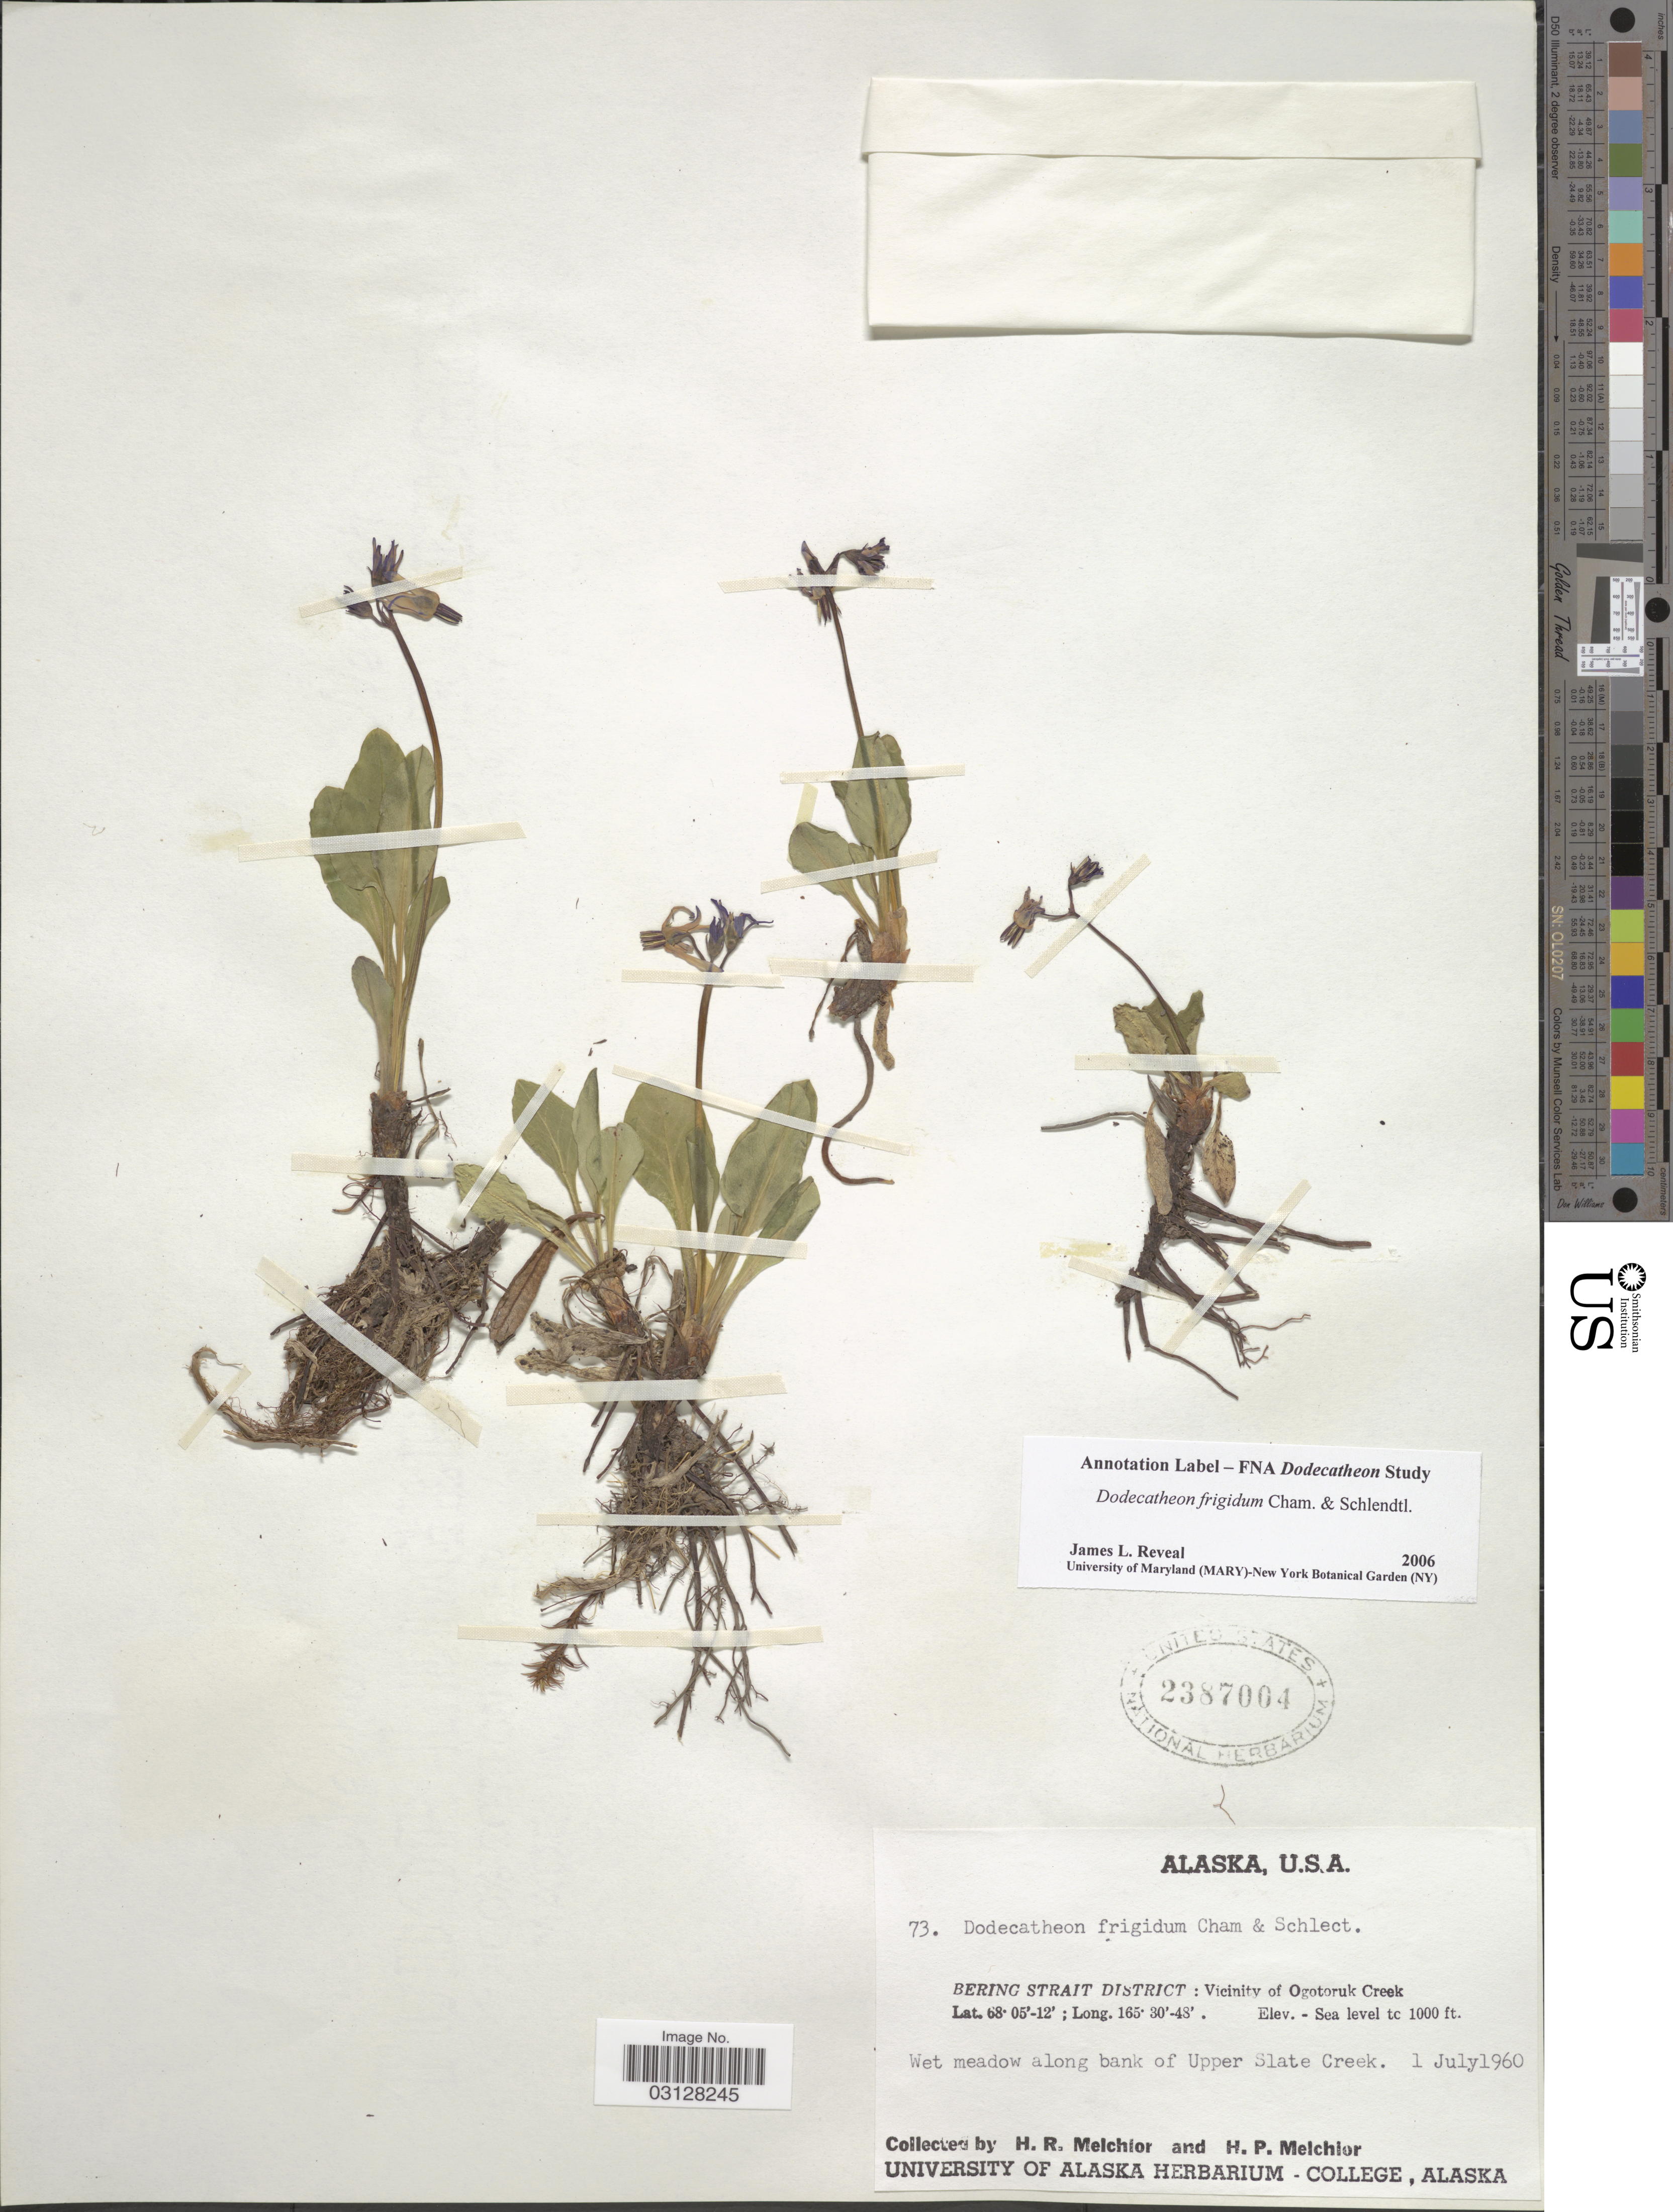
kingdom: Plantae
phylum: Tracheophyta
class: Magnoliopsida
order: Ericales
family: Primulaceae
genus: Dodecatheon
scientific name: Dodecatheon frigidum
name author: Cham. & Schltdl.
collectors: H. R. Melchior & H. P. Melchior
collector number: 73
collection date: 1960-07-01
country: United States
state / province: Alaska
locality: Bering Strait District: Vicinity of Ogotoruk Creek. Wet meadow along bank of Upper Slate Creek.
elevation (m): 0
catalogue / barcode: US 2387004